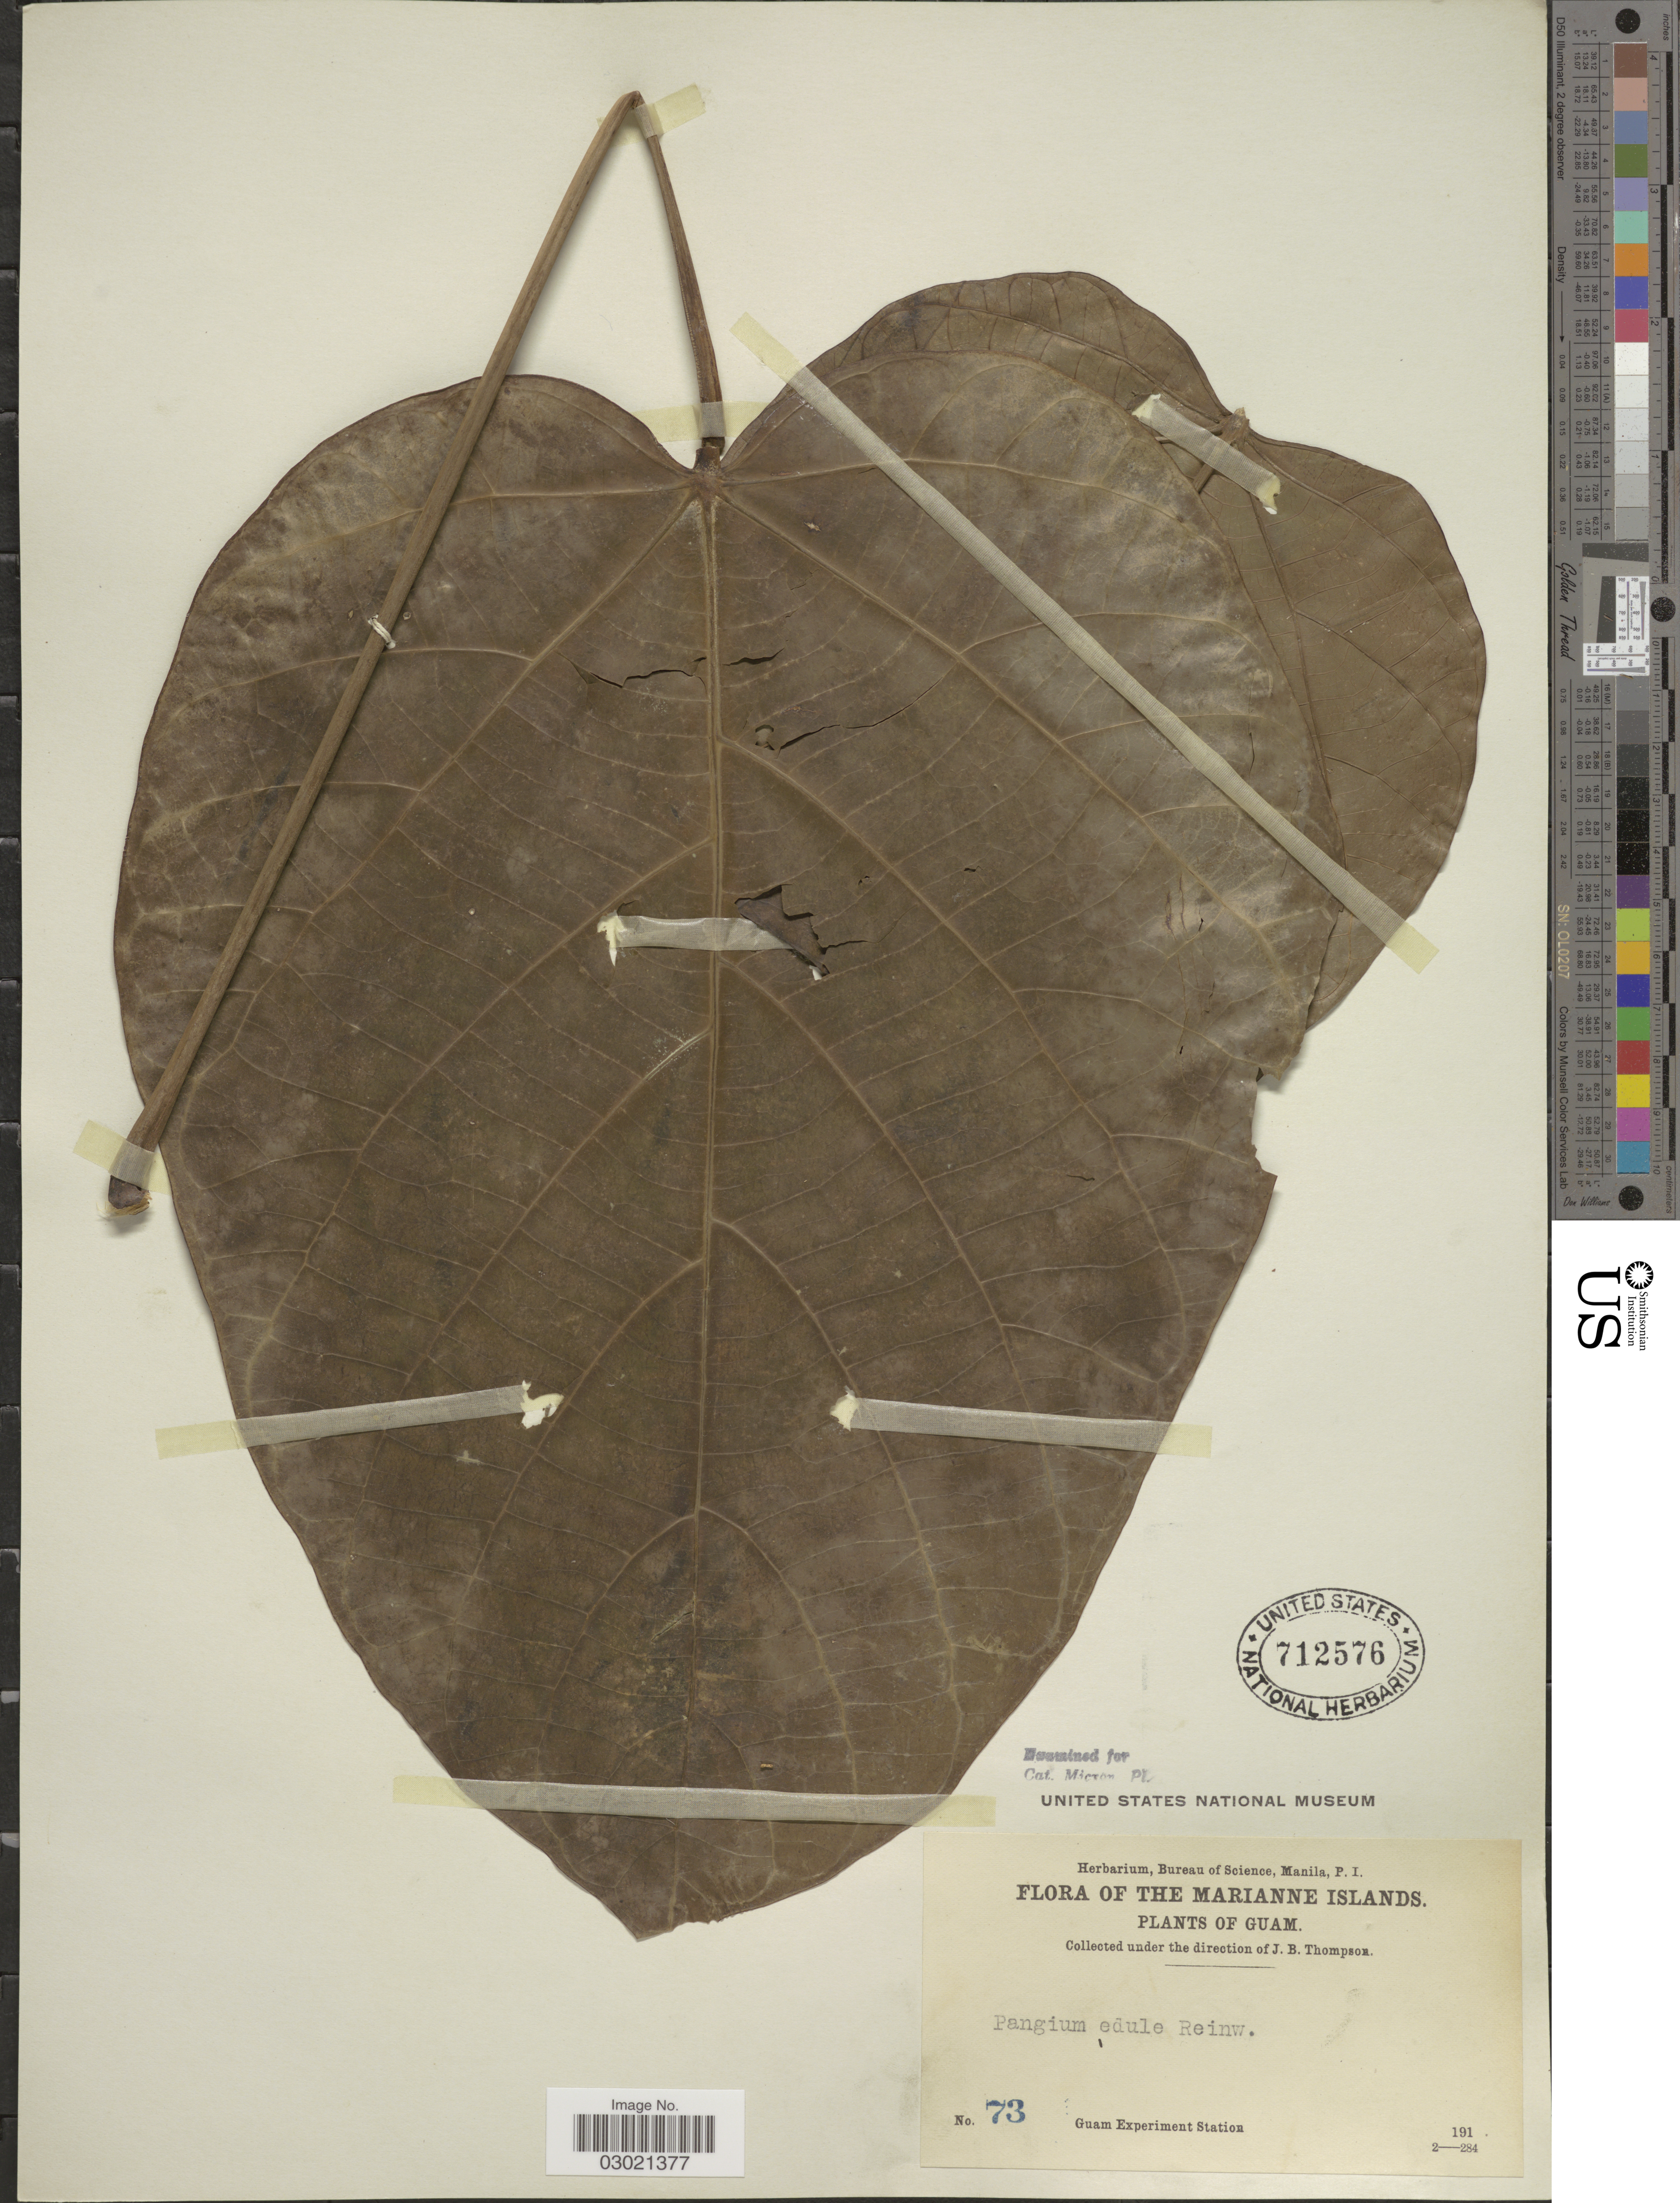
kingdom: Plantae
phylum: Tracheophyta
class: Magnoliopsida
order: Malpighiales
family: Achariaceae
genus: Pangium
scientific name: Pangium edule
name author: Reinw.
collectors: Guam Exp. Sta.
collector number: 73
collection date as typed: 191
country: Guam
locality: The Marianne Islands.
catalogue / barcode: US 712576